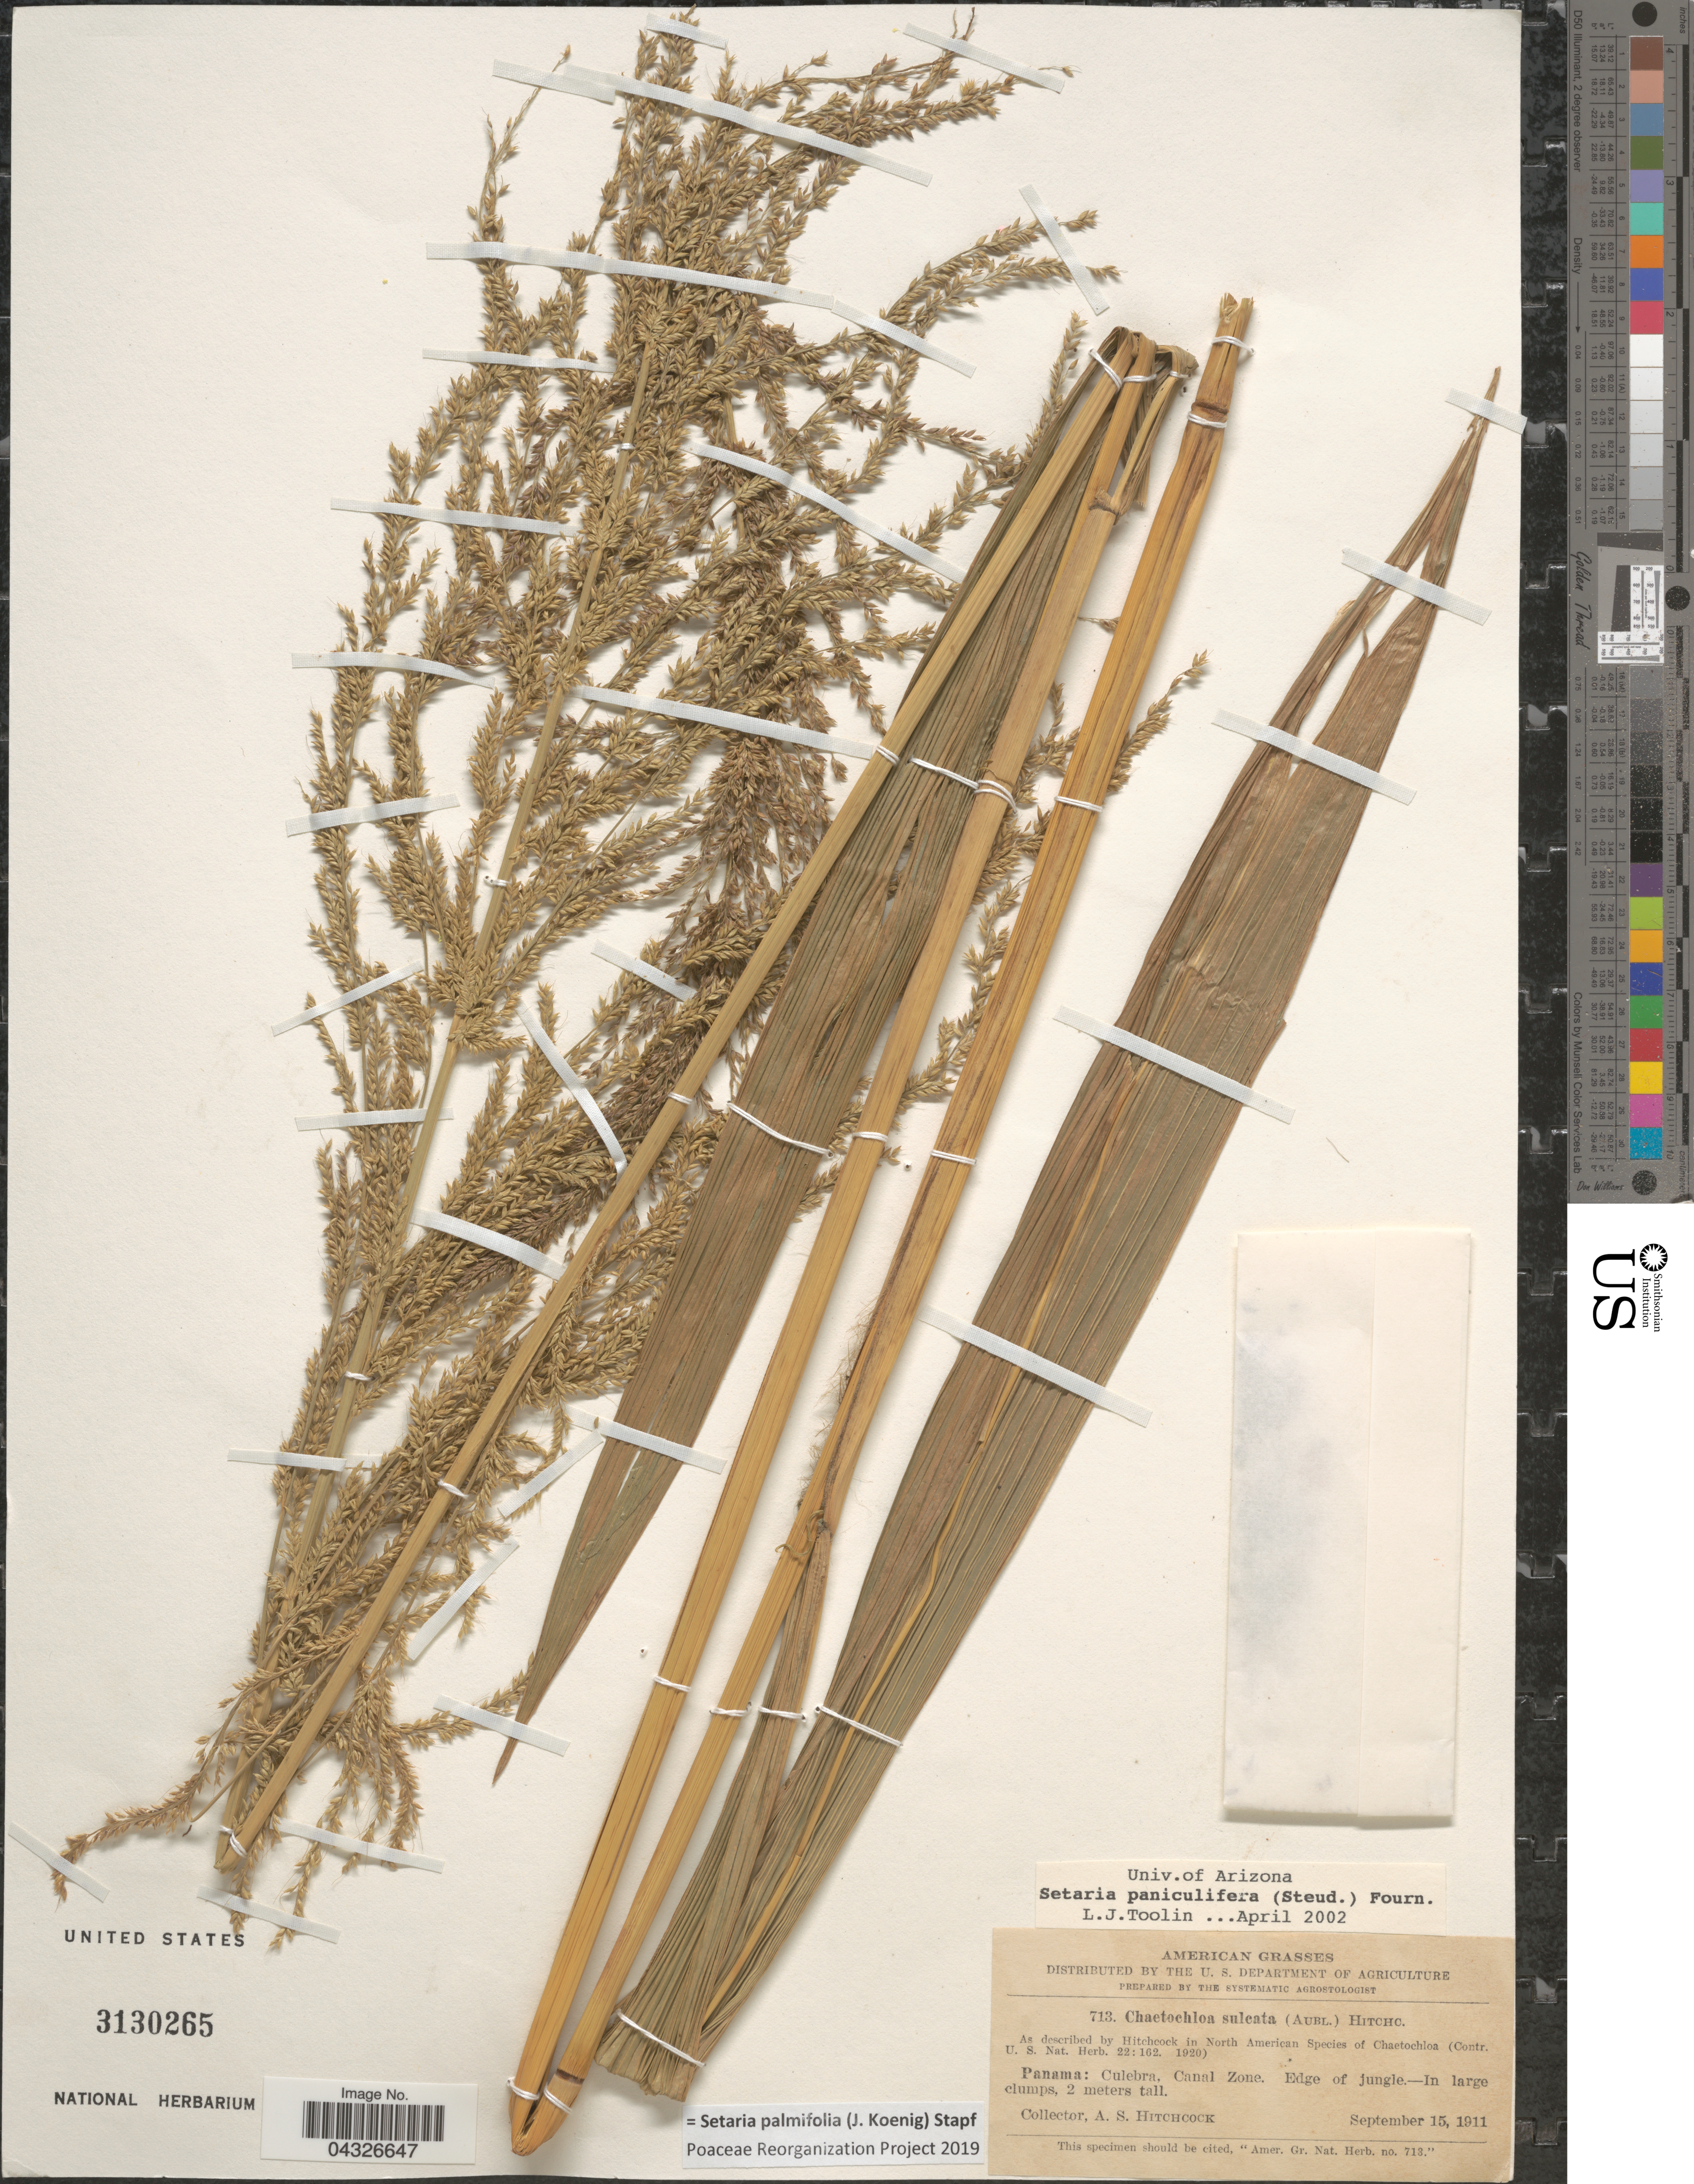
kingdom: Plantae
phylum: Tracheophyta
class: Liliopsida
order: Poales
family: Poaceae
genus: Setaria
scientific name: Setaria palmifolia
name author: (J. Koenig) Stapf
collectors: A. S. Hitchcock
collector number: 713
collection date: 1911-09-15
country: Panama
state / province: Colón / Panamá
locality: Culebra, Canal Zone.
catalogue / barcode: US 3130265